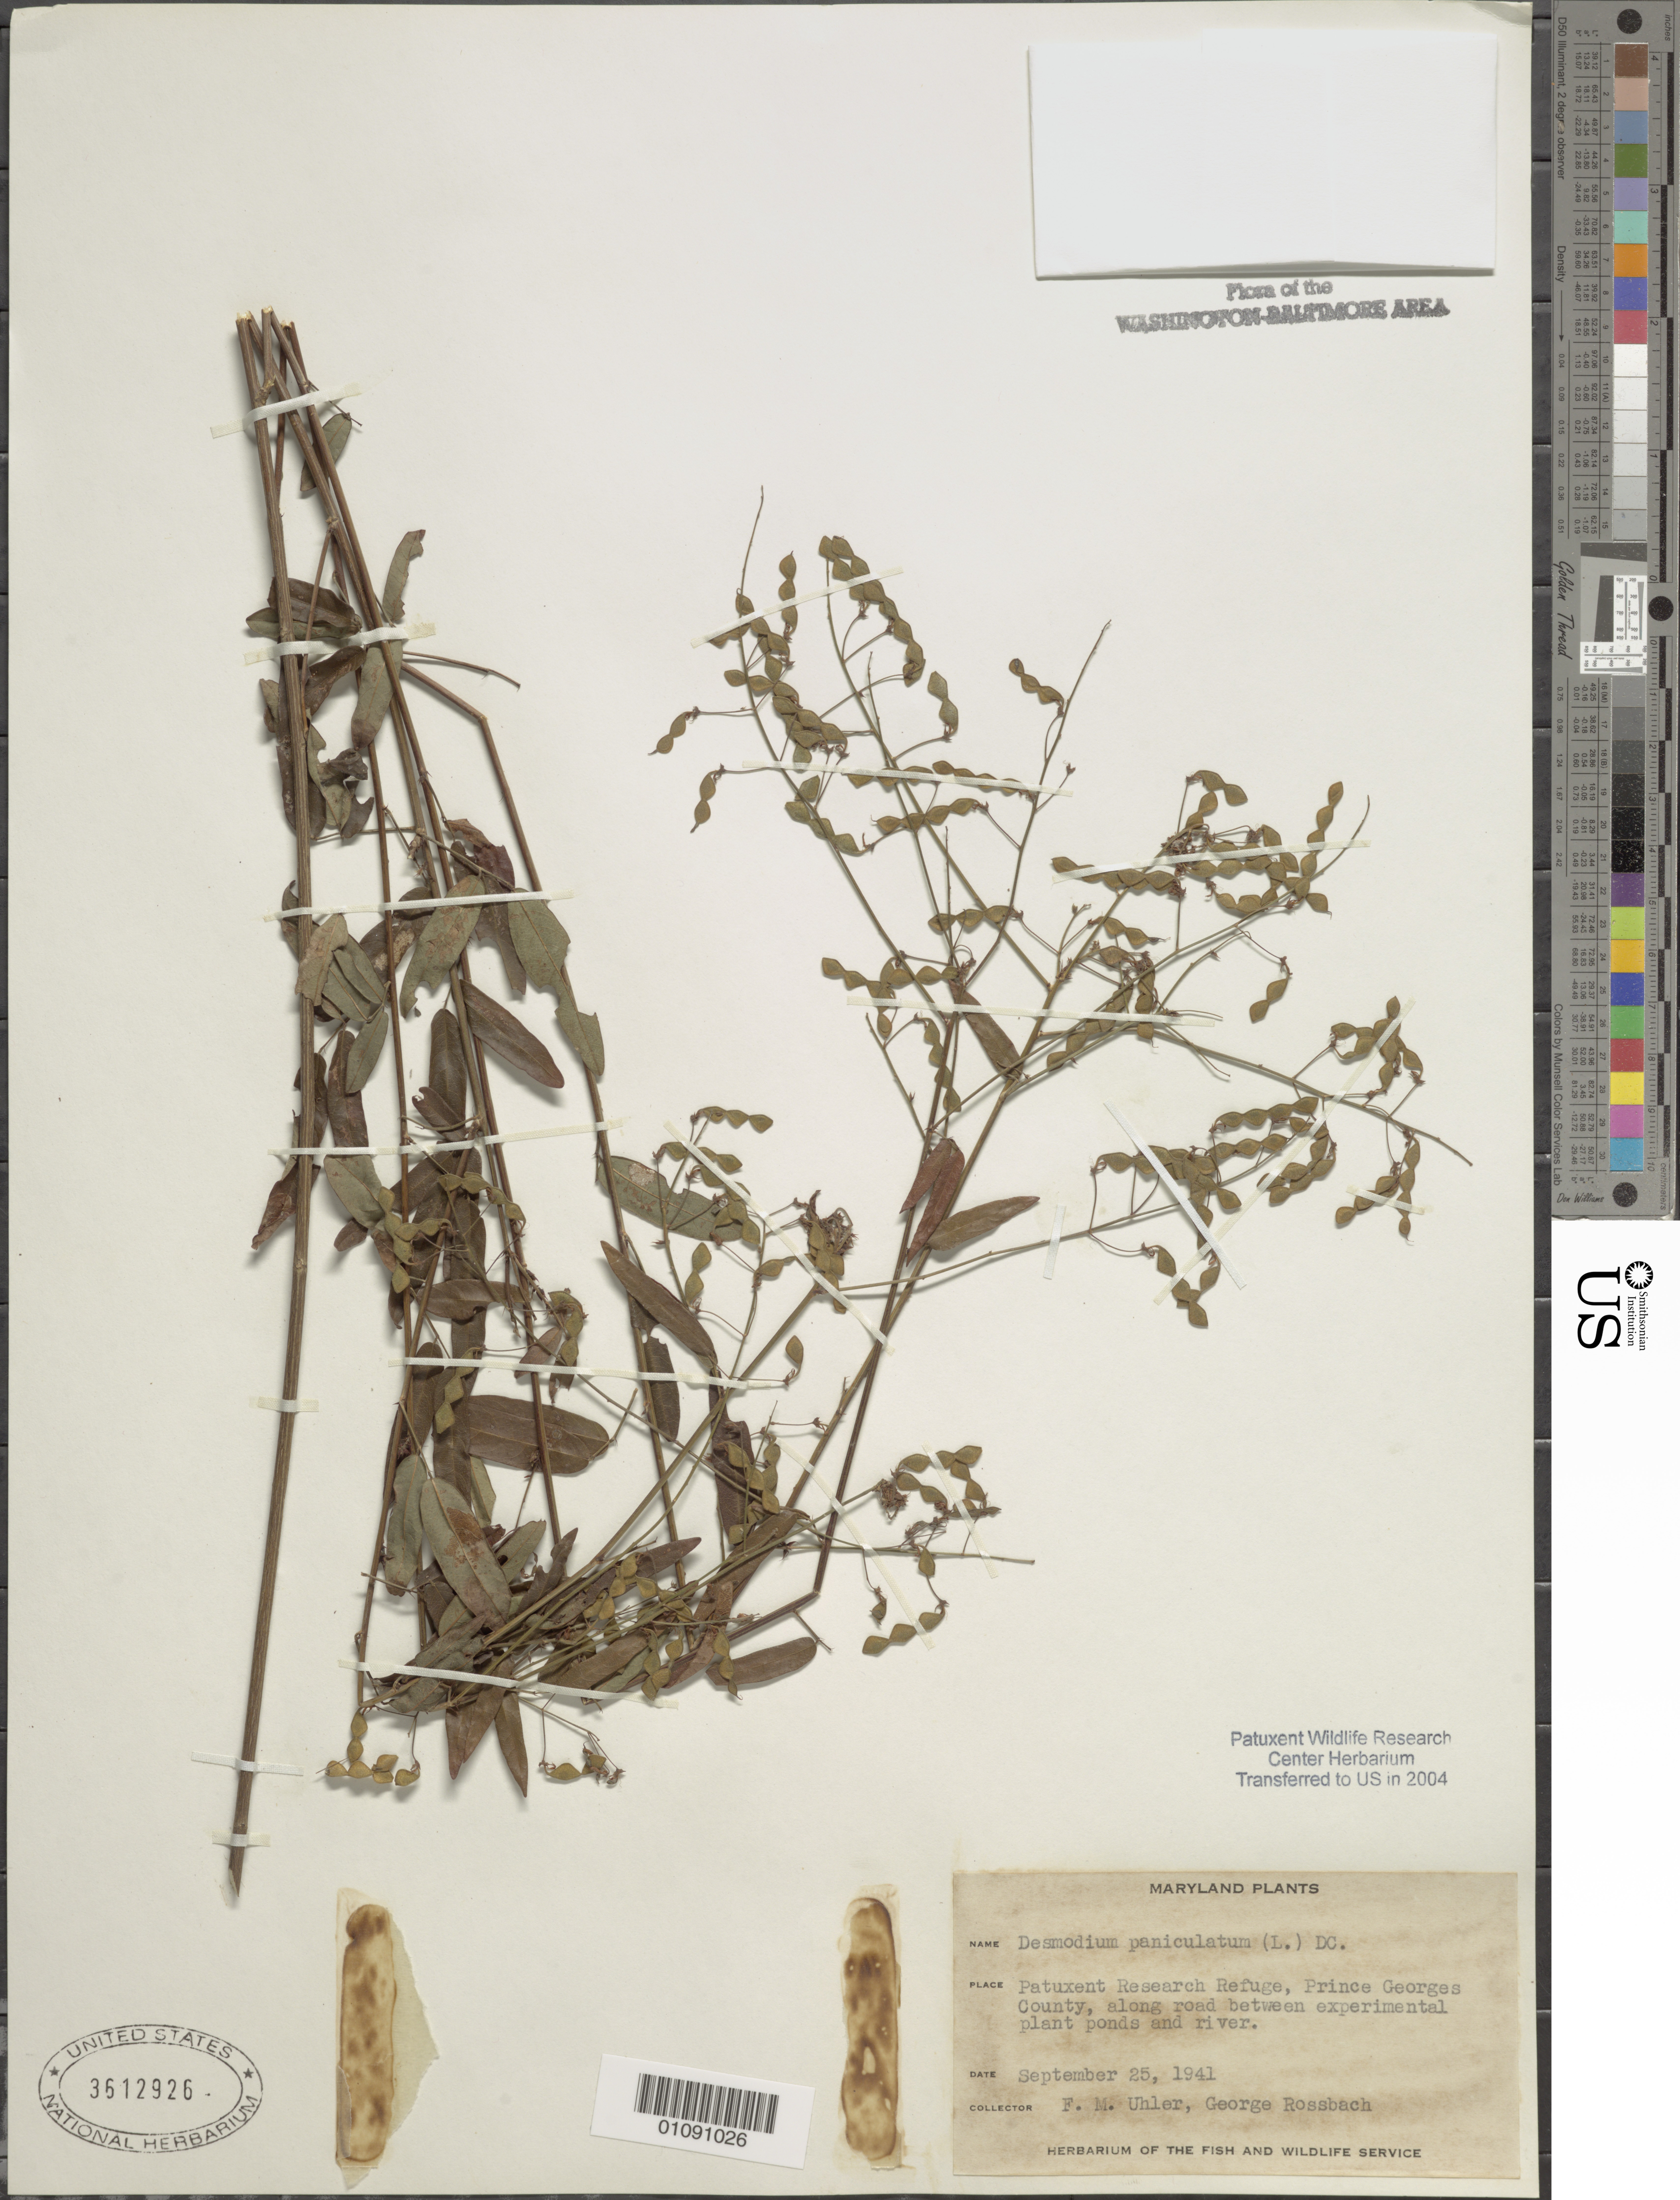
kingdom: Plantae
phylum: Tracheophyta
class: Magnoliopsida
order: Fabales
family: Fabaceae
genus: Desmodium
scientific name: Desmodium paniculatum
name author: (L.) DC.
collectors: F. M. Uhler & G. Rossbach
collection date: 1941-09-25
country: United States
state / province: Maryland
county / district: Prince George's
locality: Patuxent Wildlife Refuge. Between experimental plant ponds and river.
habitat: Along road.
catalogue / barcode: US 3612926